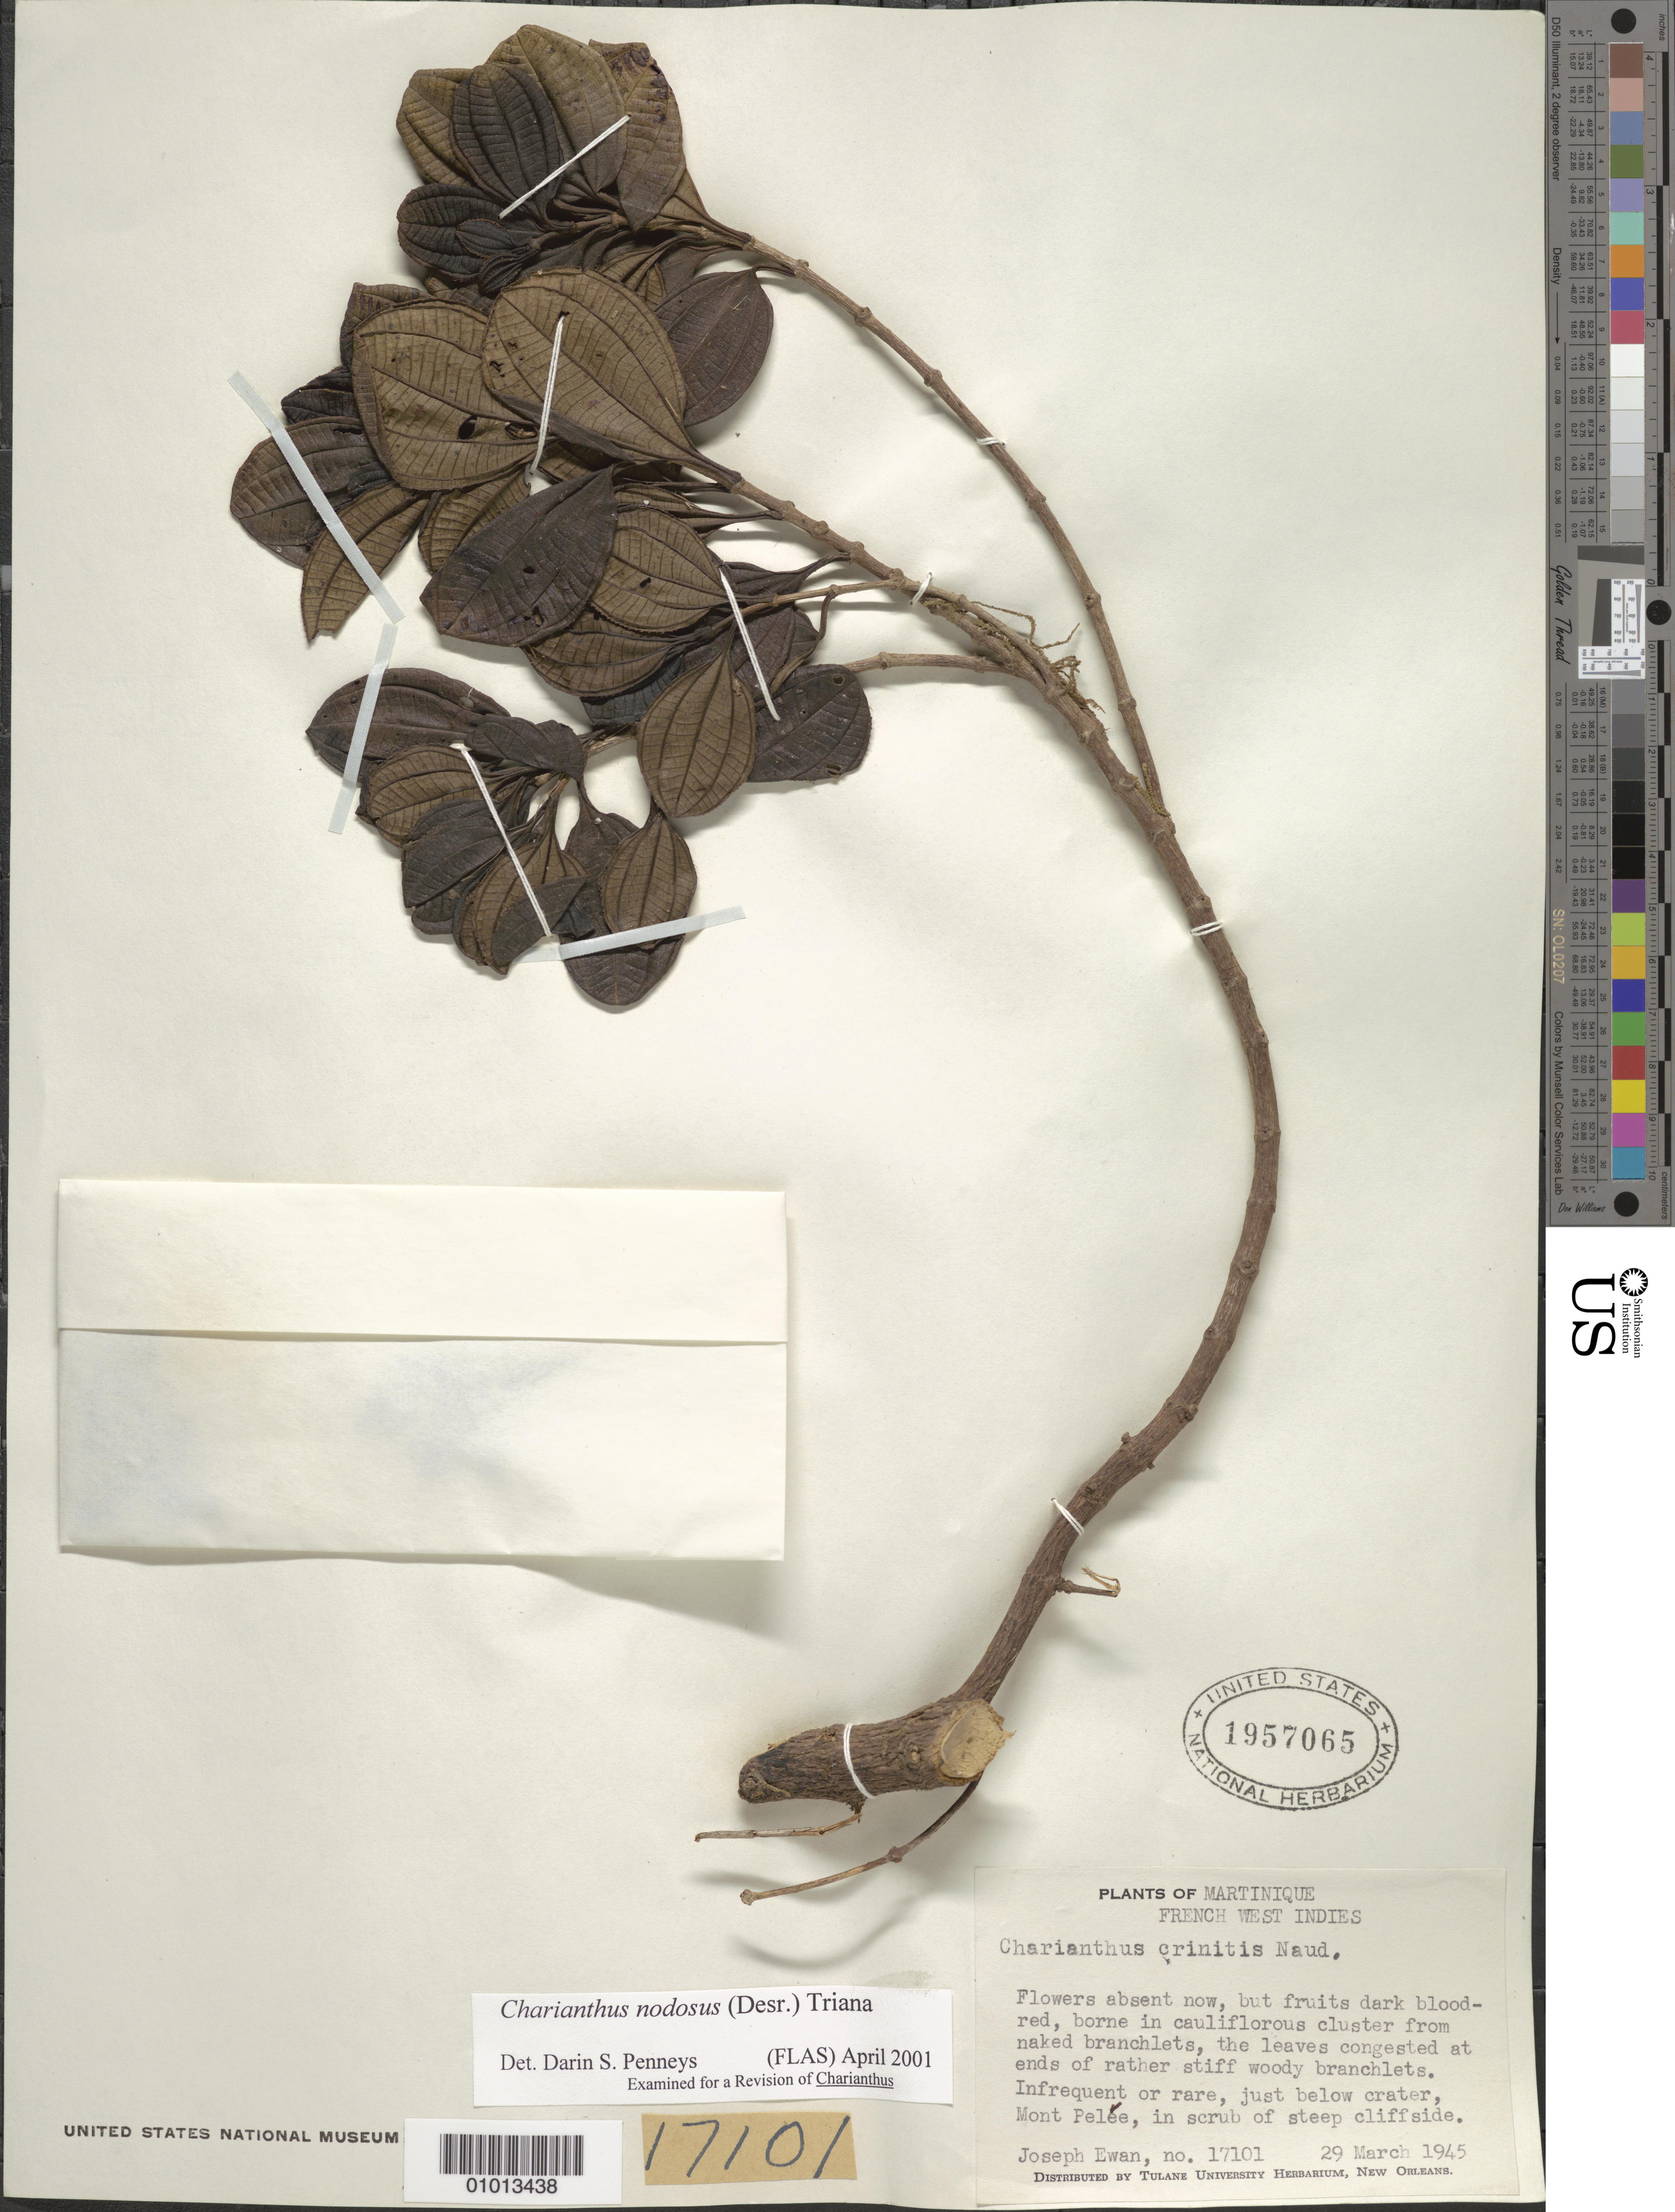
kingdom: Plantae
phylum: Tracheophyta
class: Magnoliopsida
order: Myrtales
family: Melastomataceae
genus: Charianthus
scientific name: Charianthus nodosus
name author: (Desr.) Triana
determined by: Penneys, D. S.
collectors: J. A. Ewan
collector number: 17101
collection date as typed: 29 Mar 1945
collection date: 1945-03-29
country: Martinique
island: Martinique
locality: Mont Pelée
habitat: Just below crater, in scrub of steep cliffside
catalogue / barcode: US 1957065